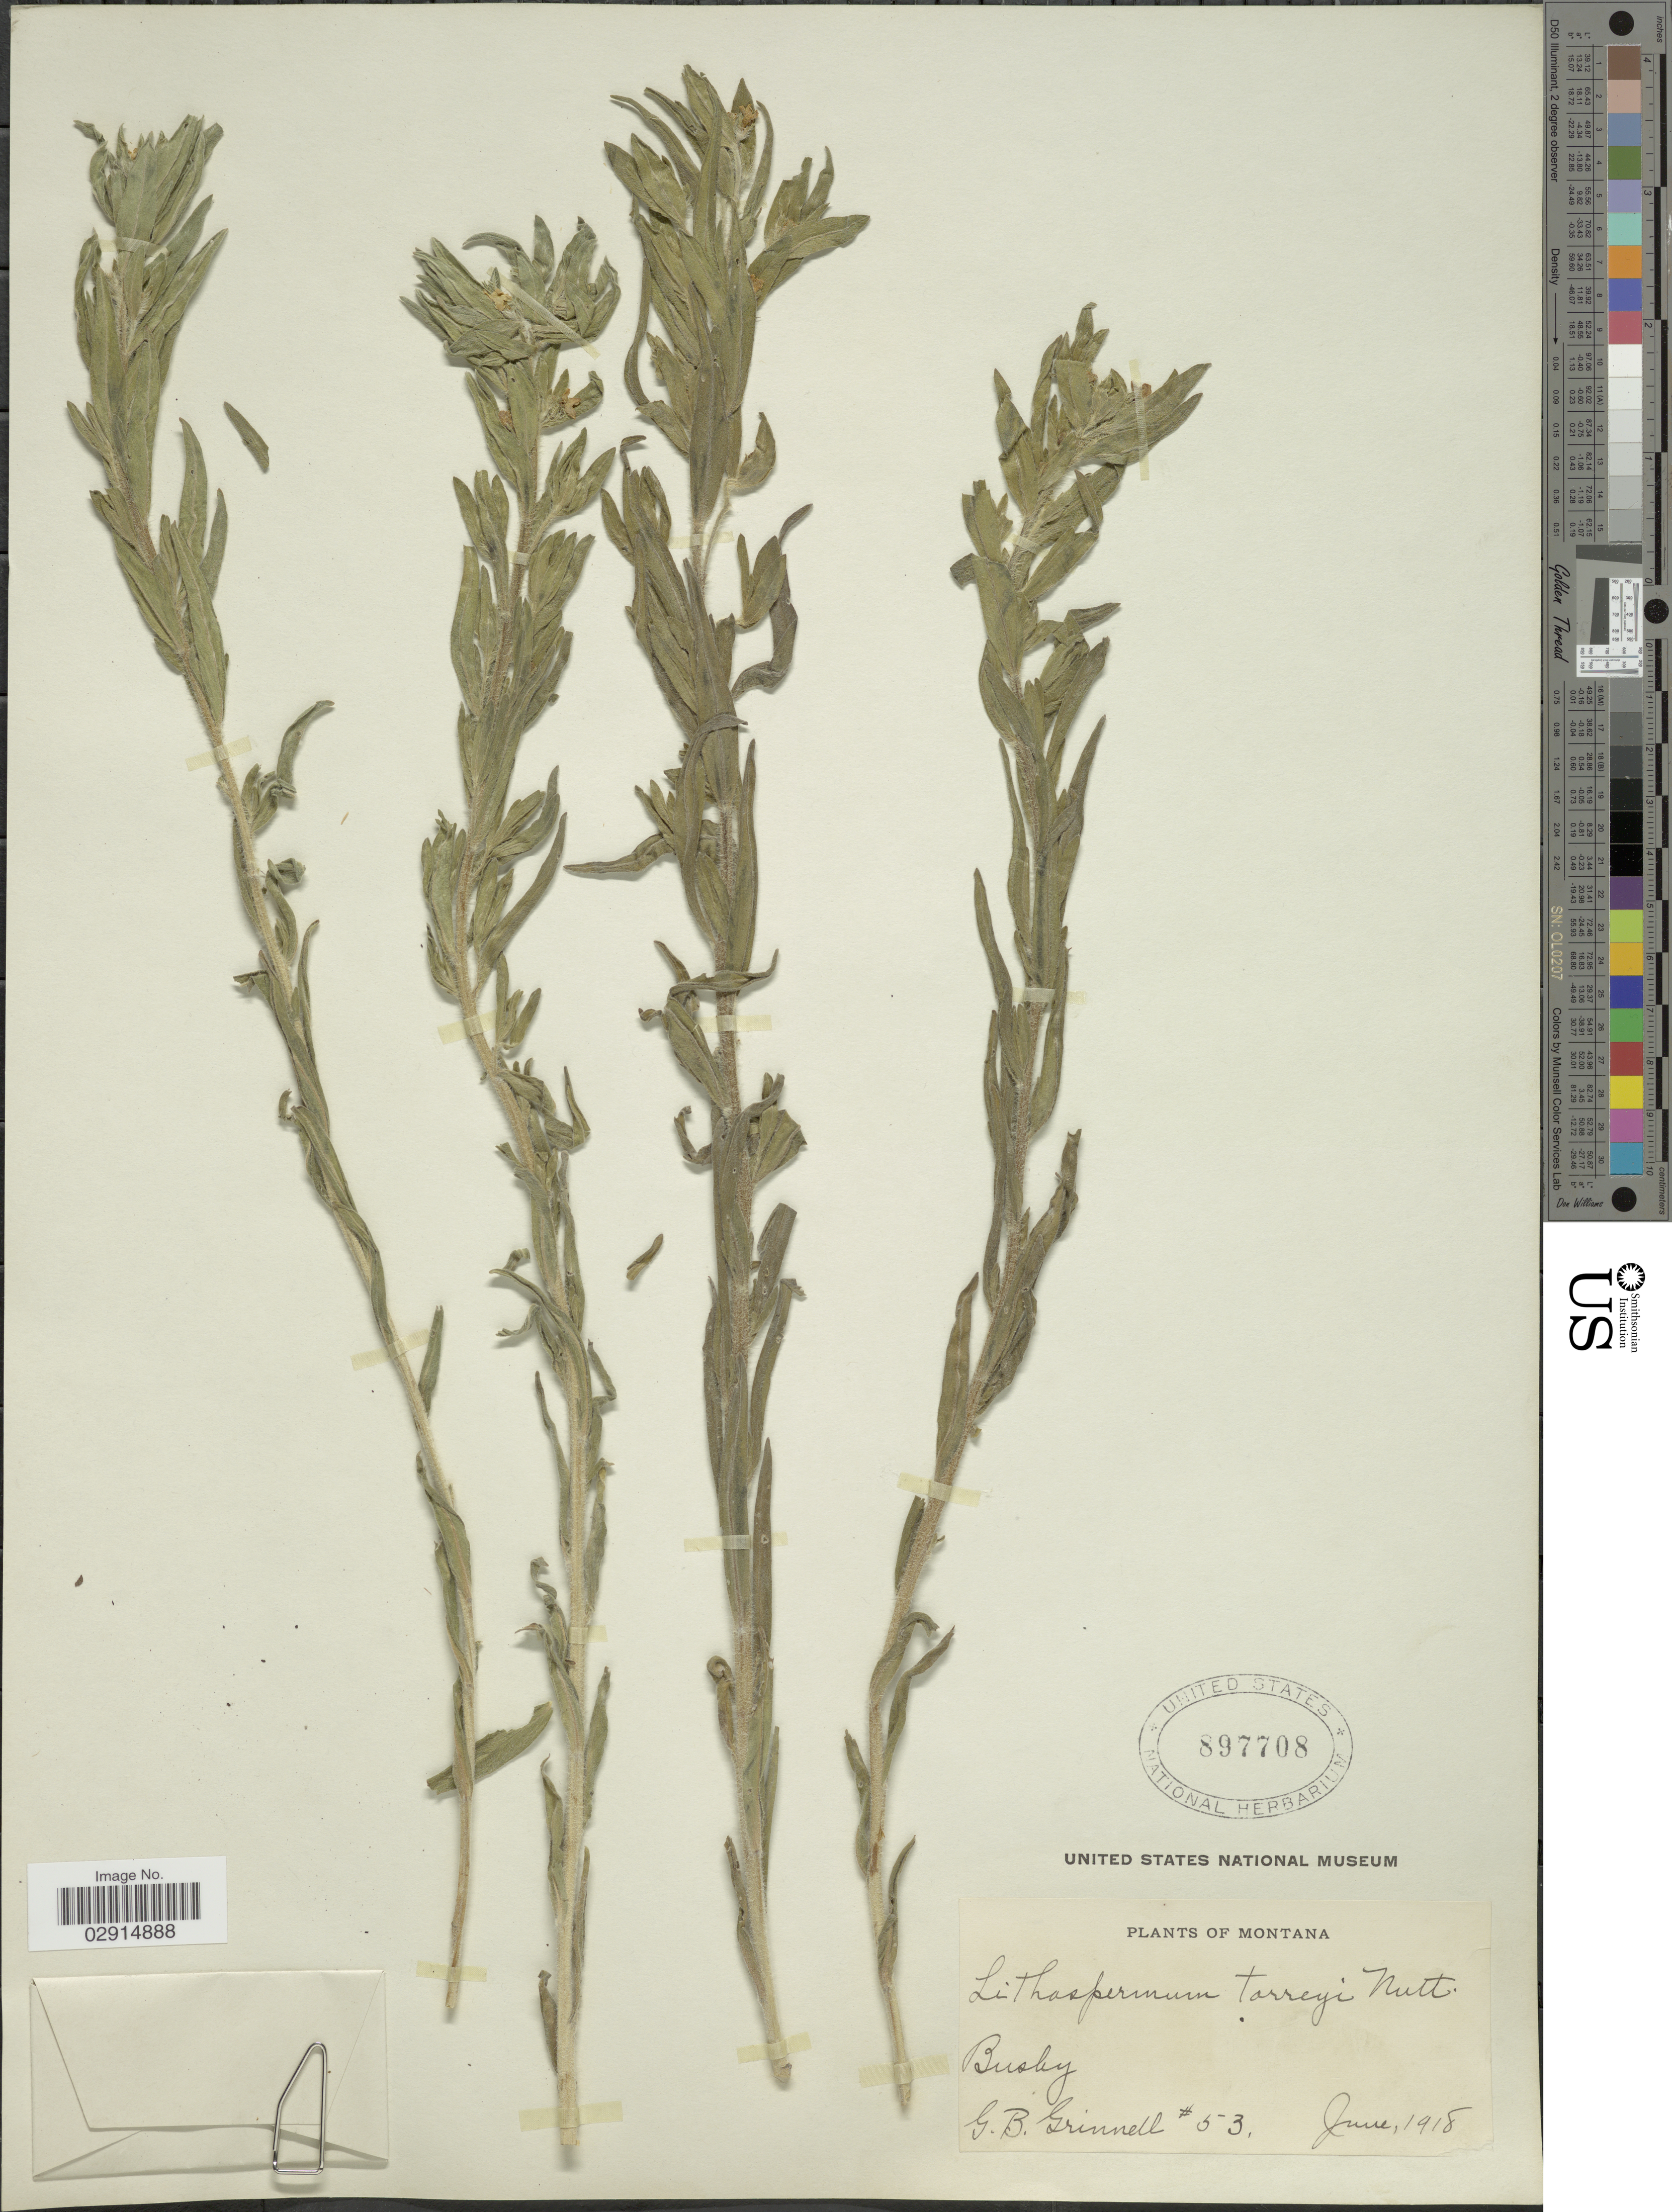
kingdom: Plantae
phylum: Tracheophyta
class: Magnoliopsida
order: Boraginales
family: Boraginaceae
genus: Lithospermum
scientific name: Lithospermum ruderale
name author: Douglas ex Lehm.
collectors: G. Grinnell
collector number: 53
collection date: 1918-06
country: United States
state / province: Montana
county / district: Big Horn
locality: Busby.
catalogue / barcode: US 897708